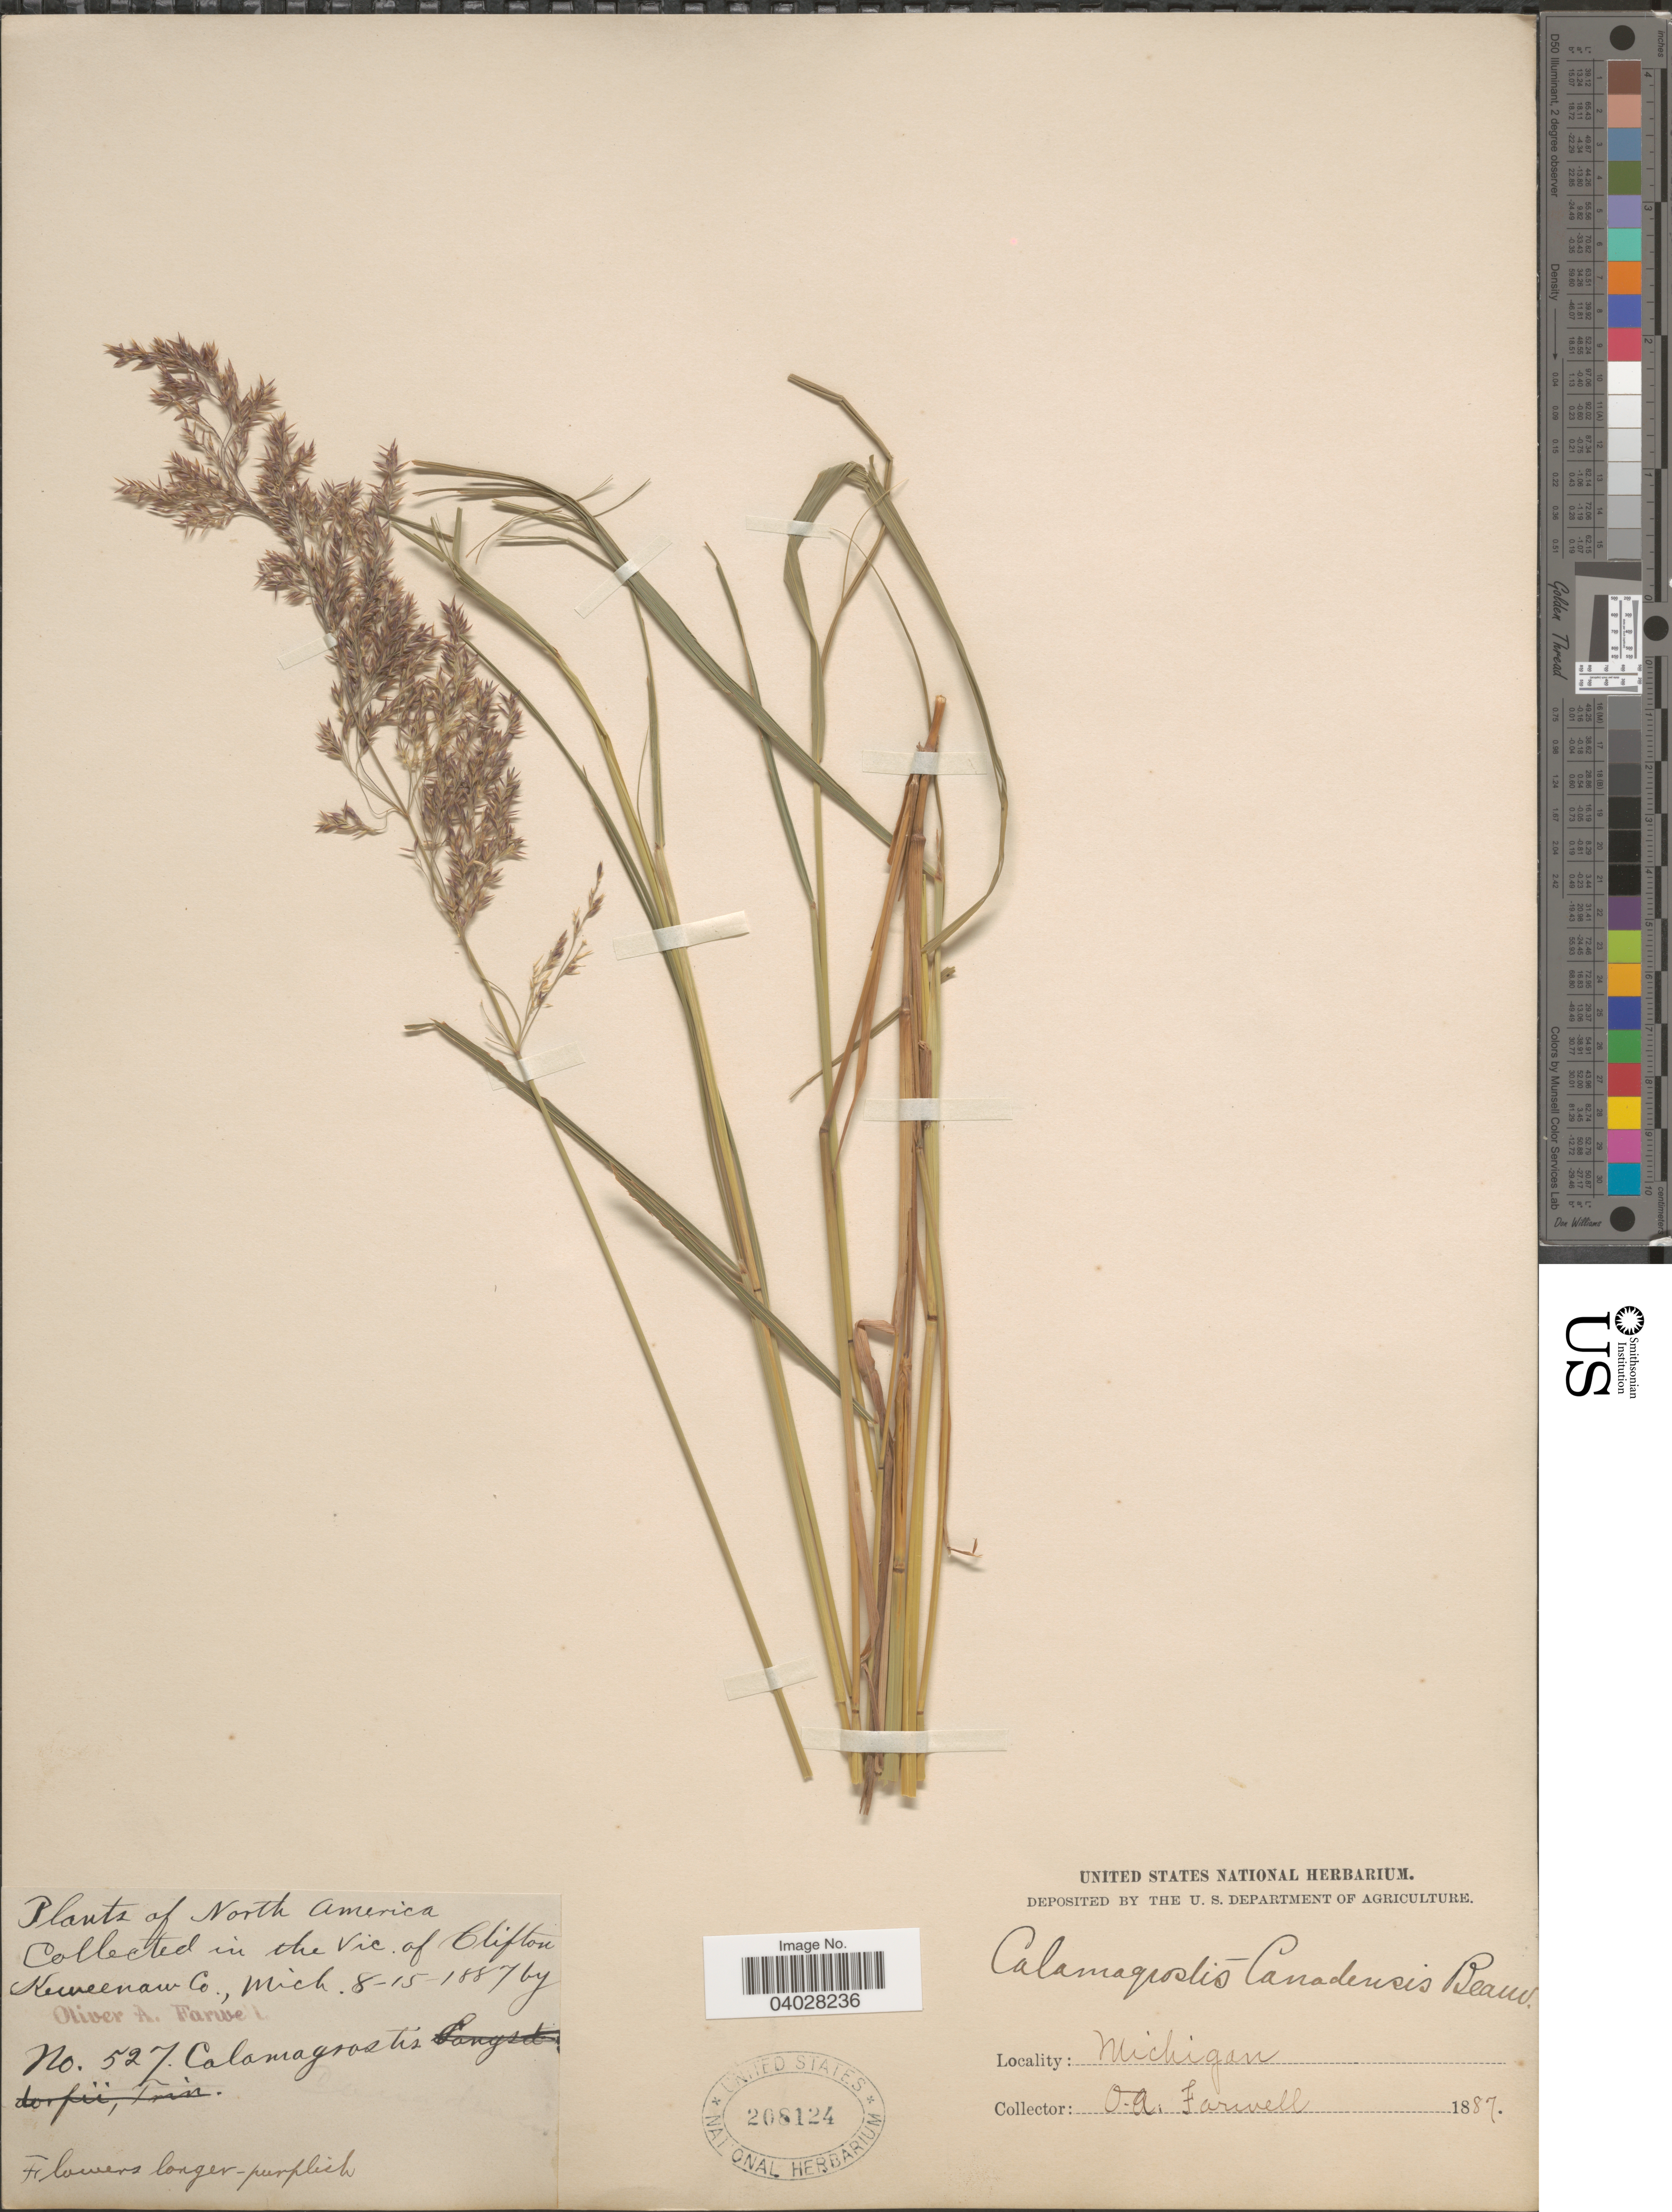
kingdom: Plantae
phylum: Tracheophyta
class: Liliopsida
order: Poales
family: Poaceae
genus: Calamagrostis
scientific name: Calamagrostis canadensis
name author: (Michx.) P. Beauv.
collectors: O. Farwell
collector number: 527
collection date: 1887-08-15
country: United States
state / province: Michigan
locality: In the Vic. of Clifton. Keweenaw Co.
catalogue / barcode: US 208124